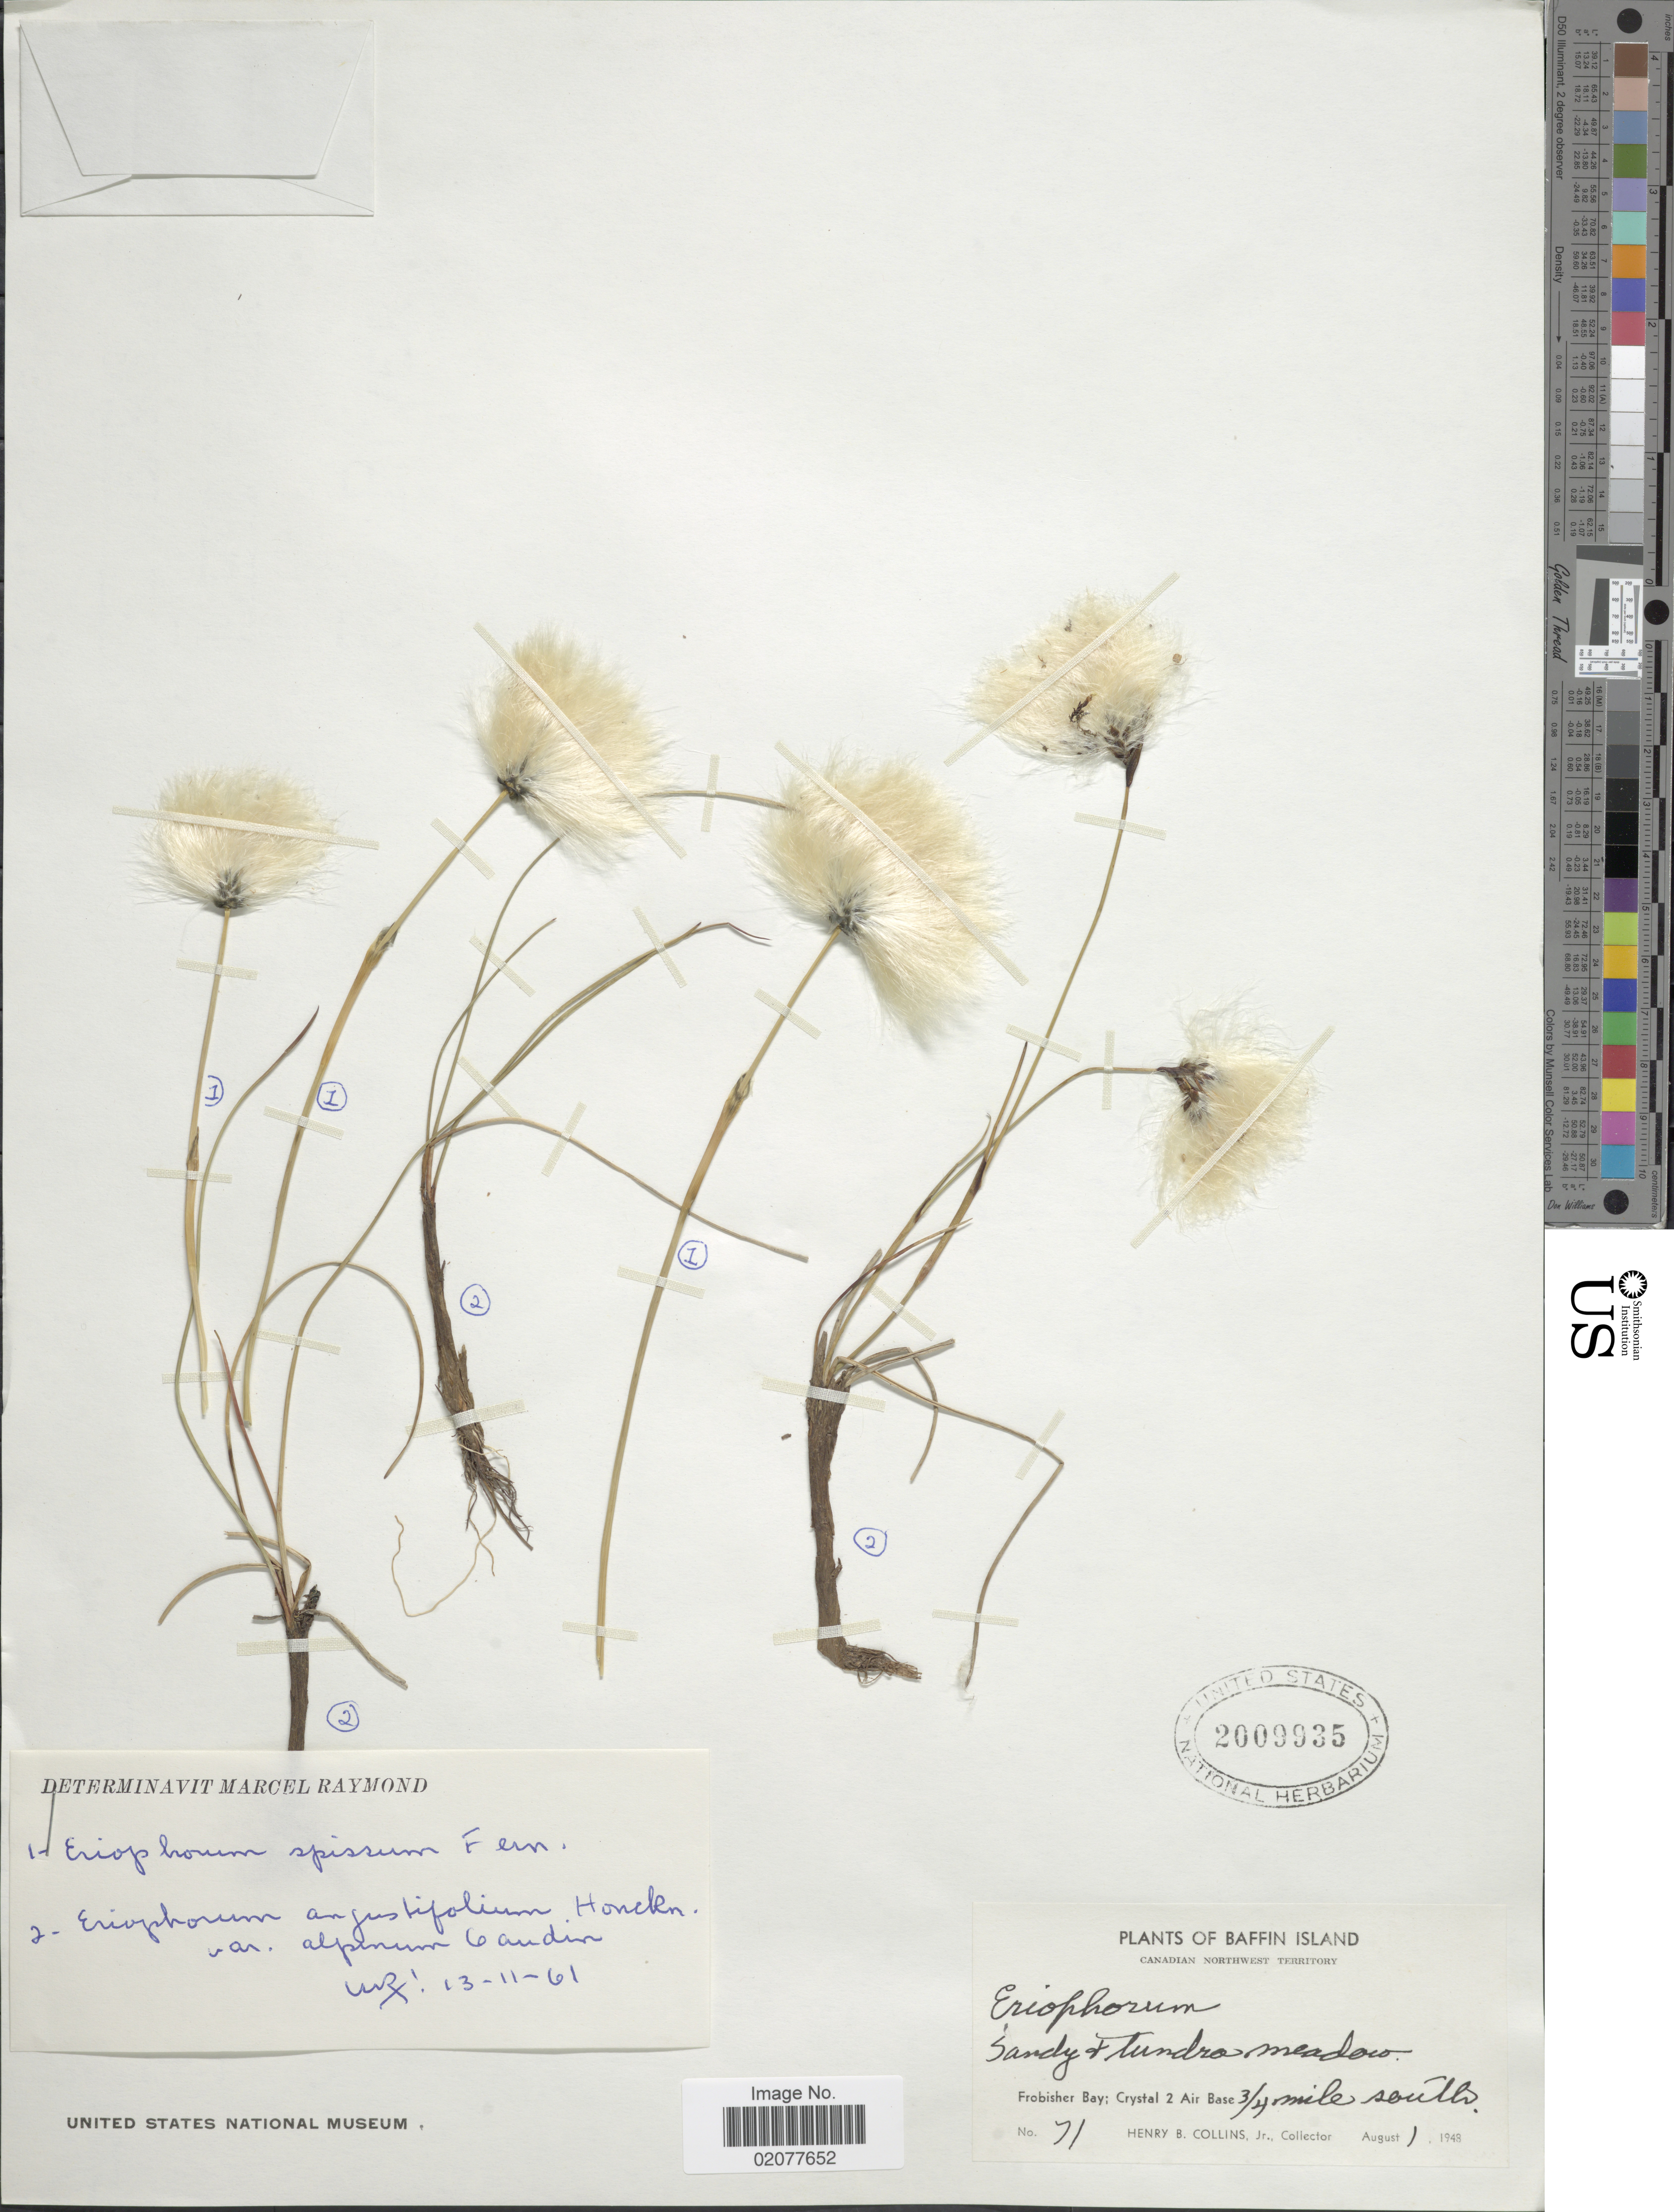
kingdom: Plantae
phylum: Tracheophyta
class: Liliopsida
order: Poales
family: Cyperaceae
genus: Eriophorum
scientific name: Eriophorum spissum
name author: Fernald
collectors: H. Collins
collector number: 71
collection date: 1948-08-01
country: Canada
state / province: Northwest Territories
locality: Baffin Island, Canadian Northwest Territory. Frobisher Bay; Crystal 2Air Base 3/4 mile south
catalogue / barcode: US 2009935